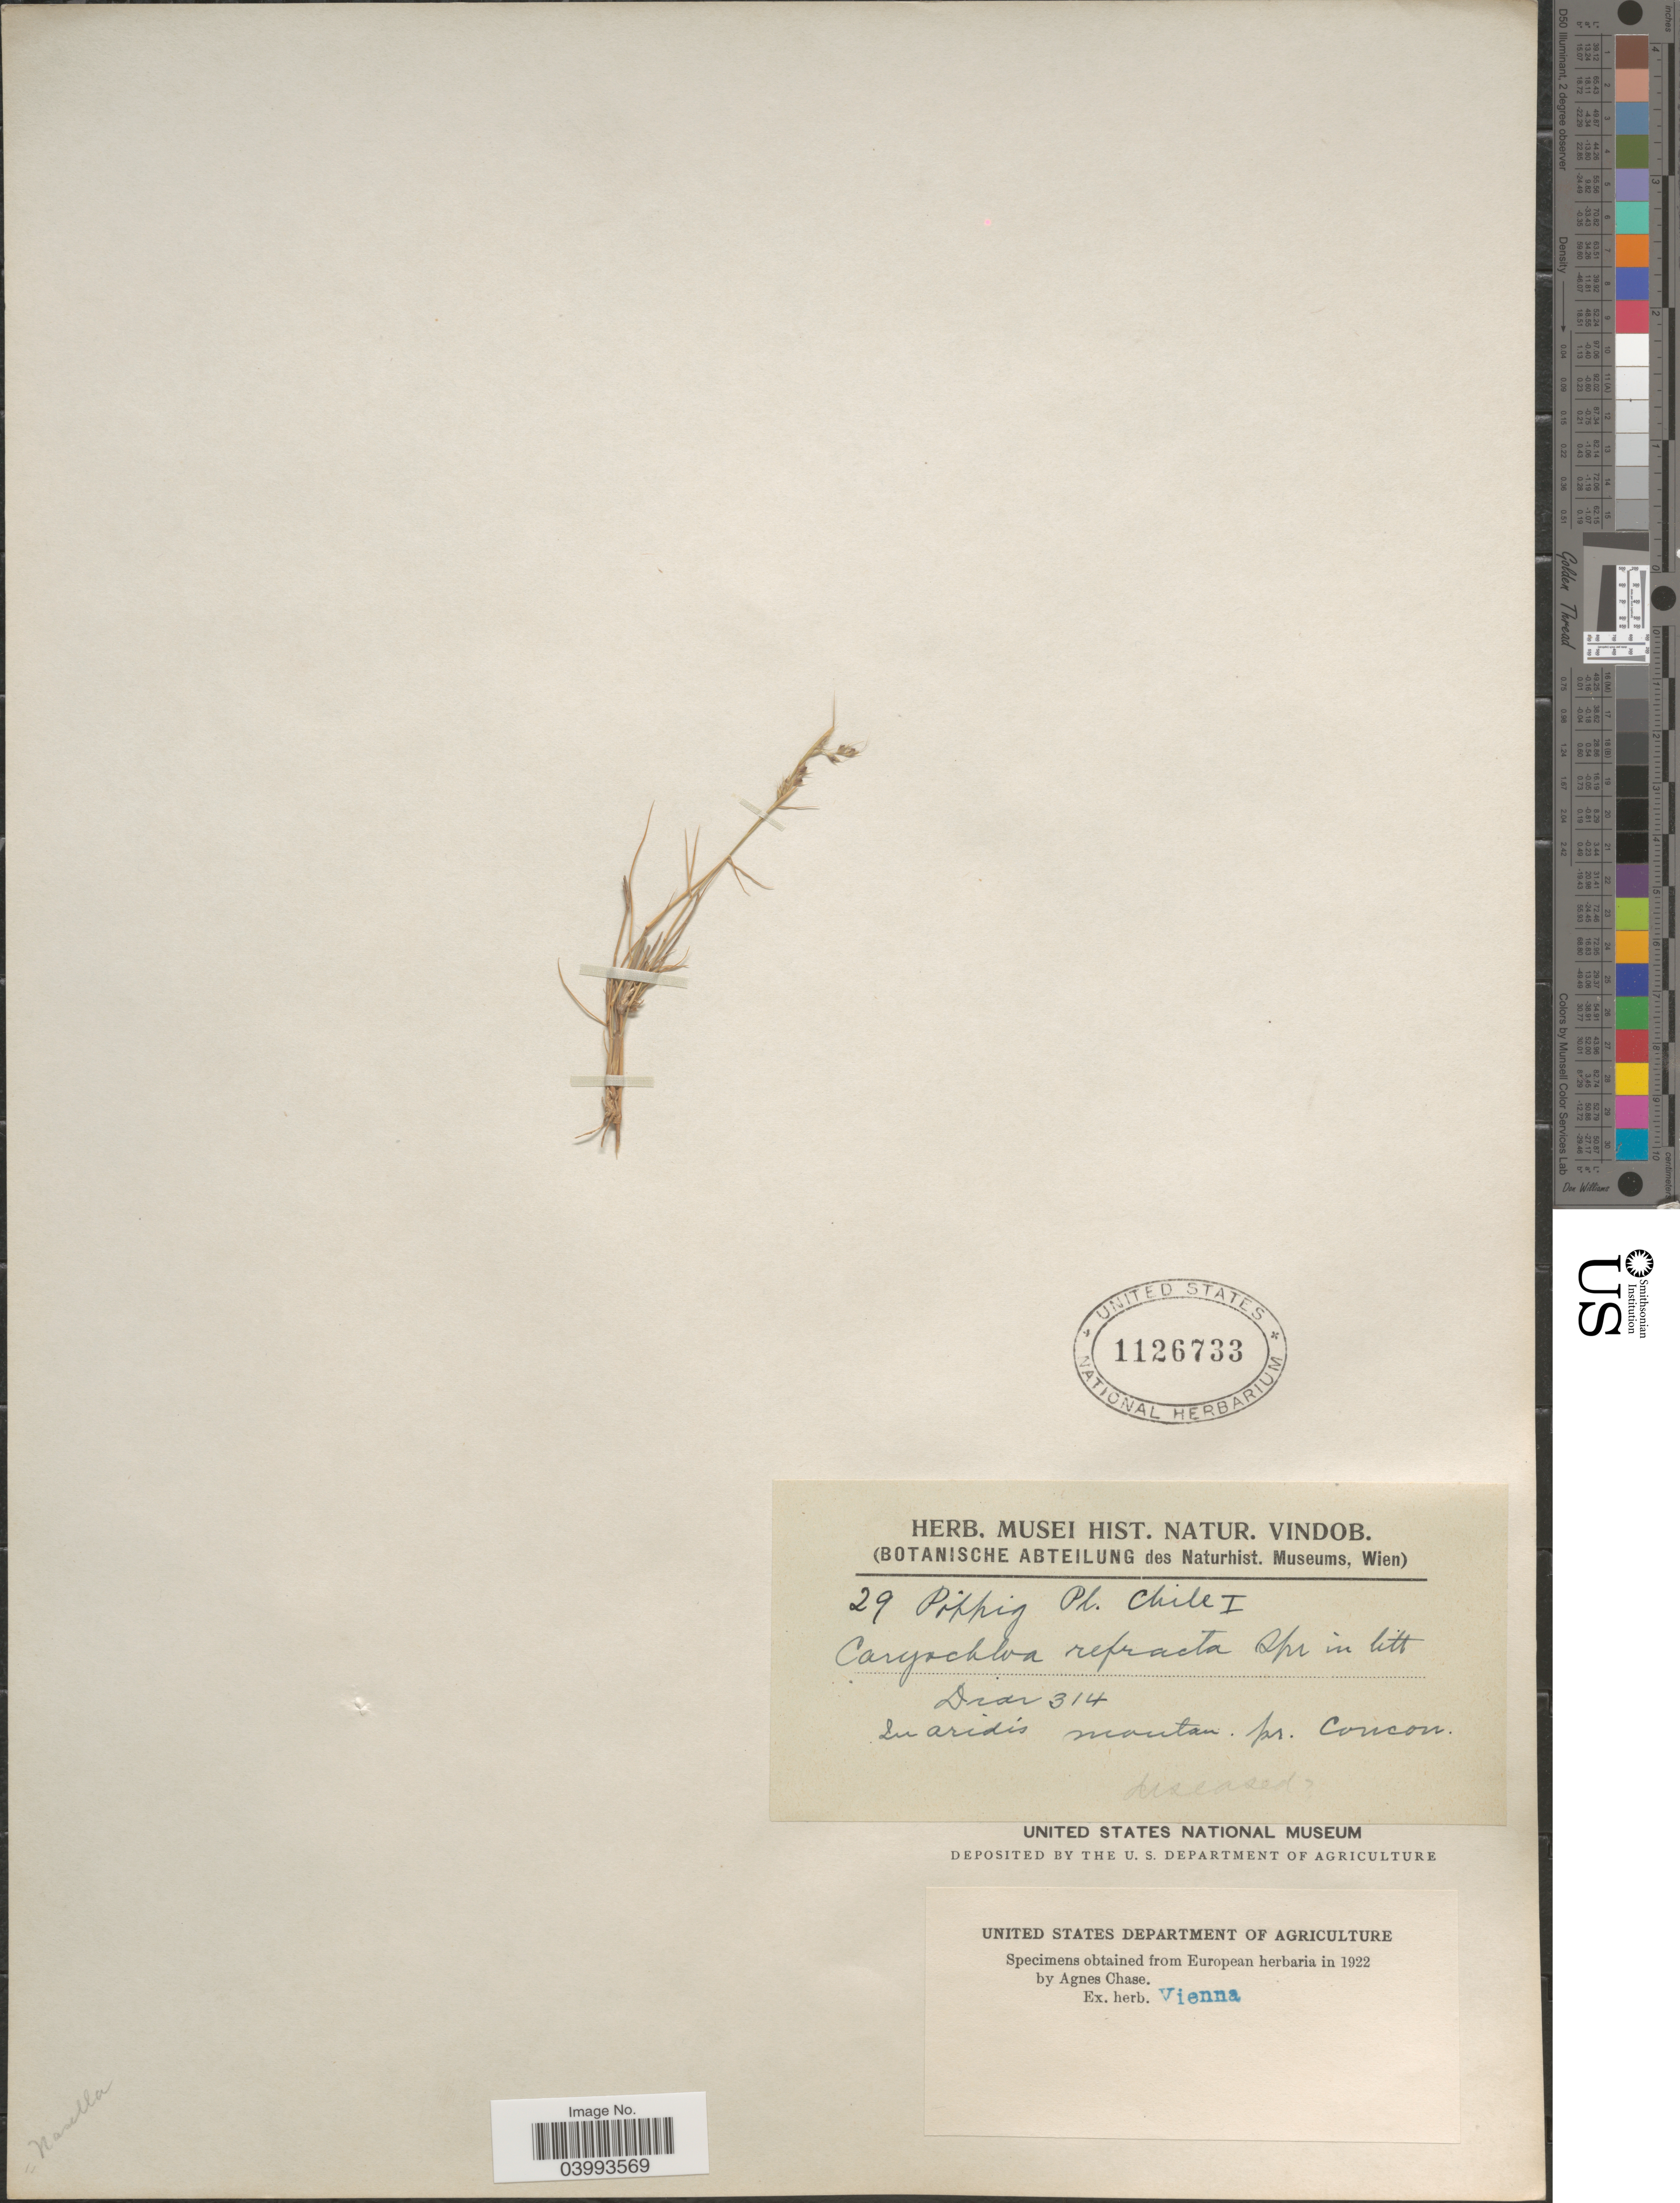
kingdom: Plantae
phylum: Tracheophyta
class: Liliopsida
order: Poales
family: Poaceae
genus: Nassella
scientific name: Nassella chilensis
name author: (Trin.) É. Desv.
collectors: -. Poppig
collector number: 29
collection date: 1922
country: Chile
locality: In aridis montan. pr. Concon.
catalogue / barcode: US 1126733